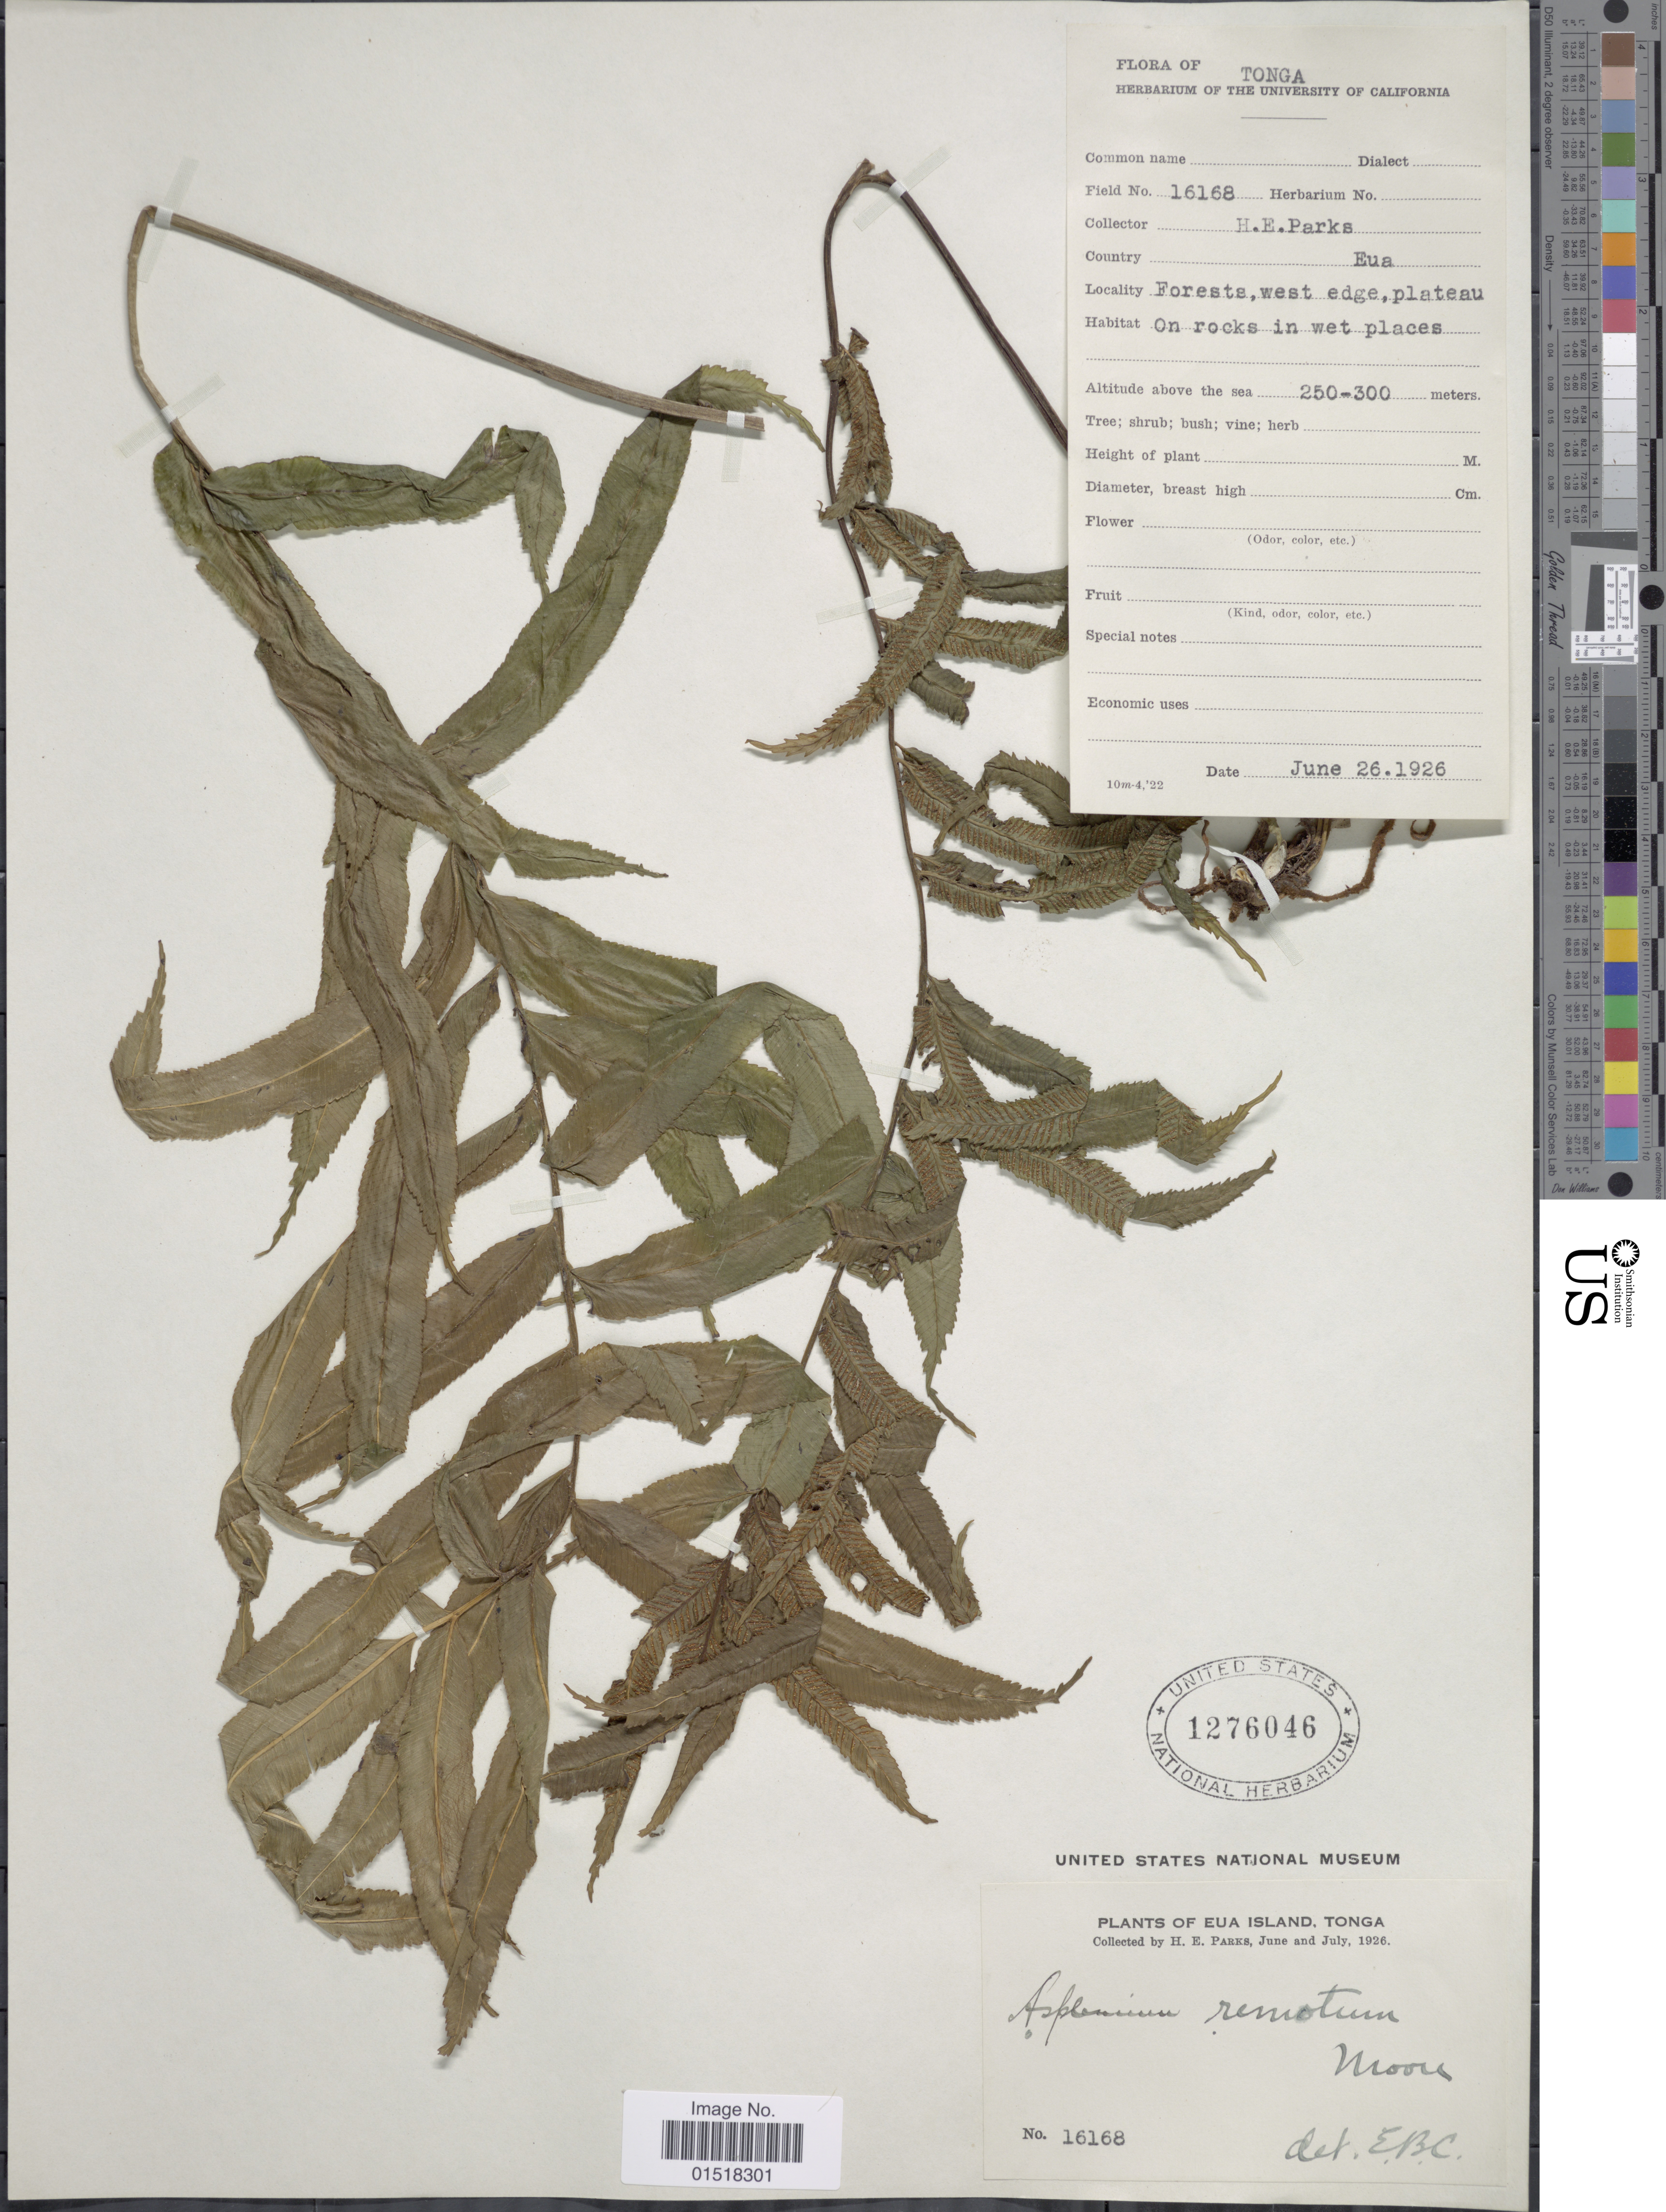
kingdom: Plantae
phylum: Tracheophyta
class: Polypodiopsida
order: Polypodiales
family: Aspleniaceae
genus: Asplenium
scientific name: Asplenium remotum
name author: T. Moore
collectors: H. E. Parks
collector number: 16168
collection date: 1926-06-26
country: Tonga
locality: Eua.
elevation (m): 250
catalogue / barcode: US 1276046